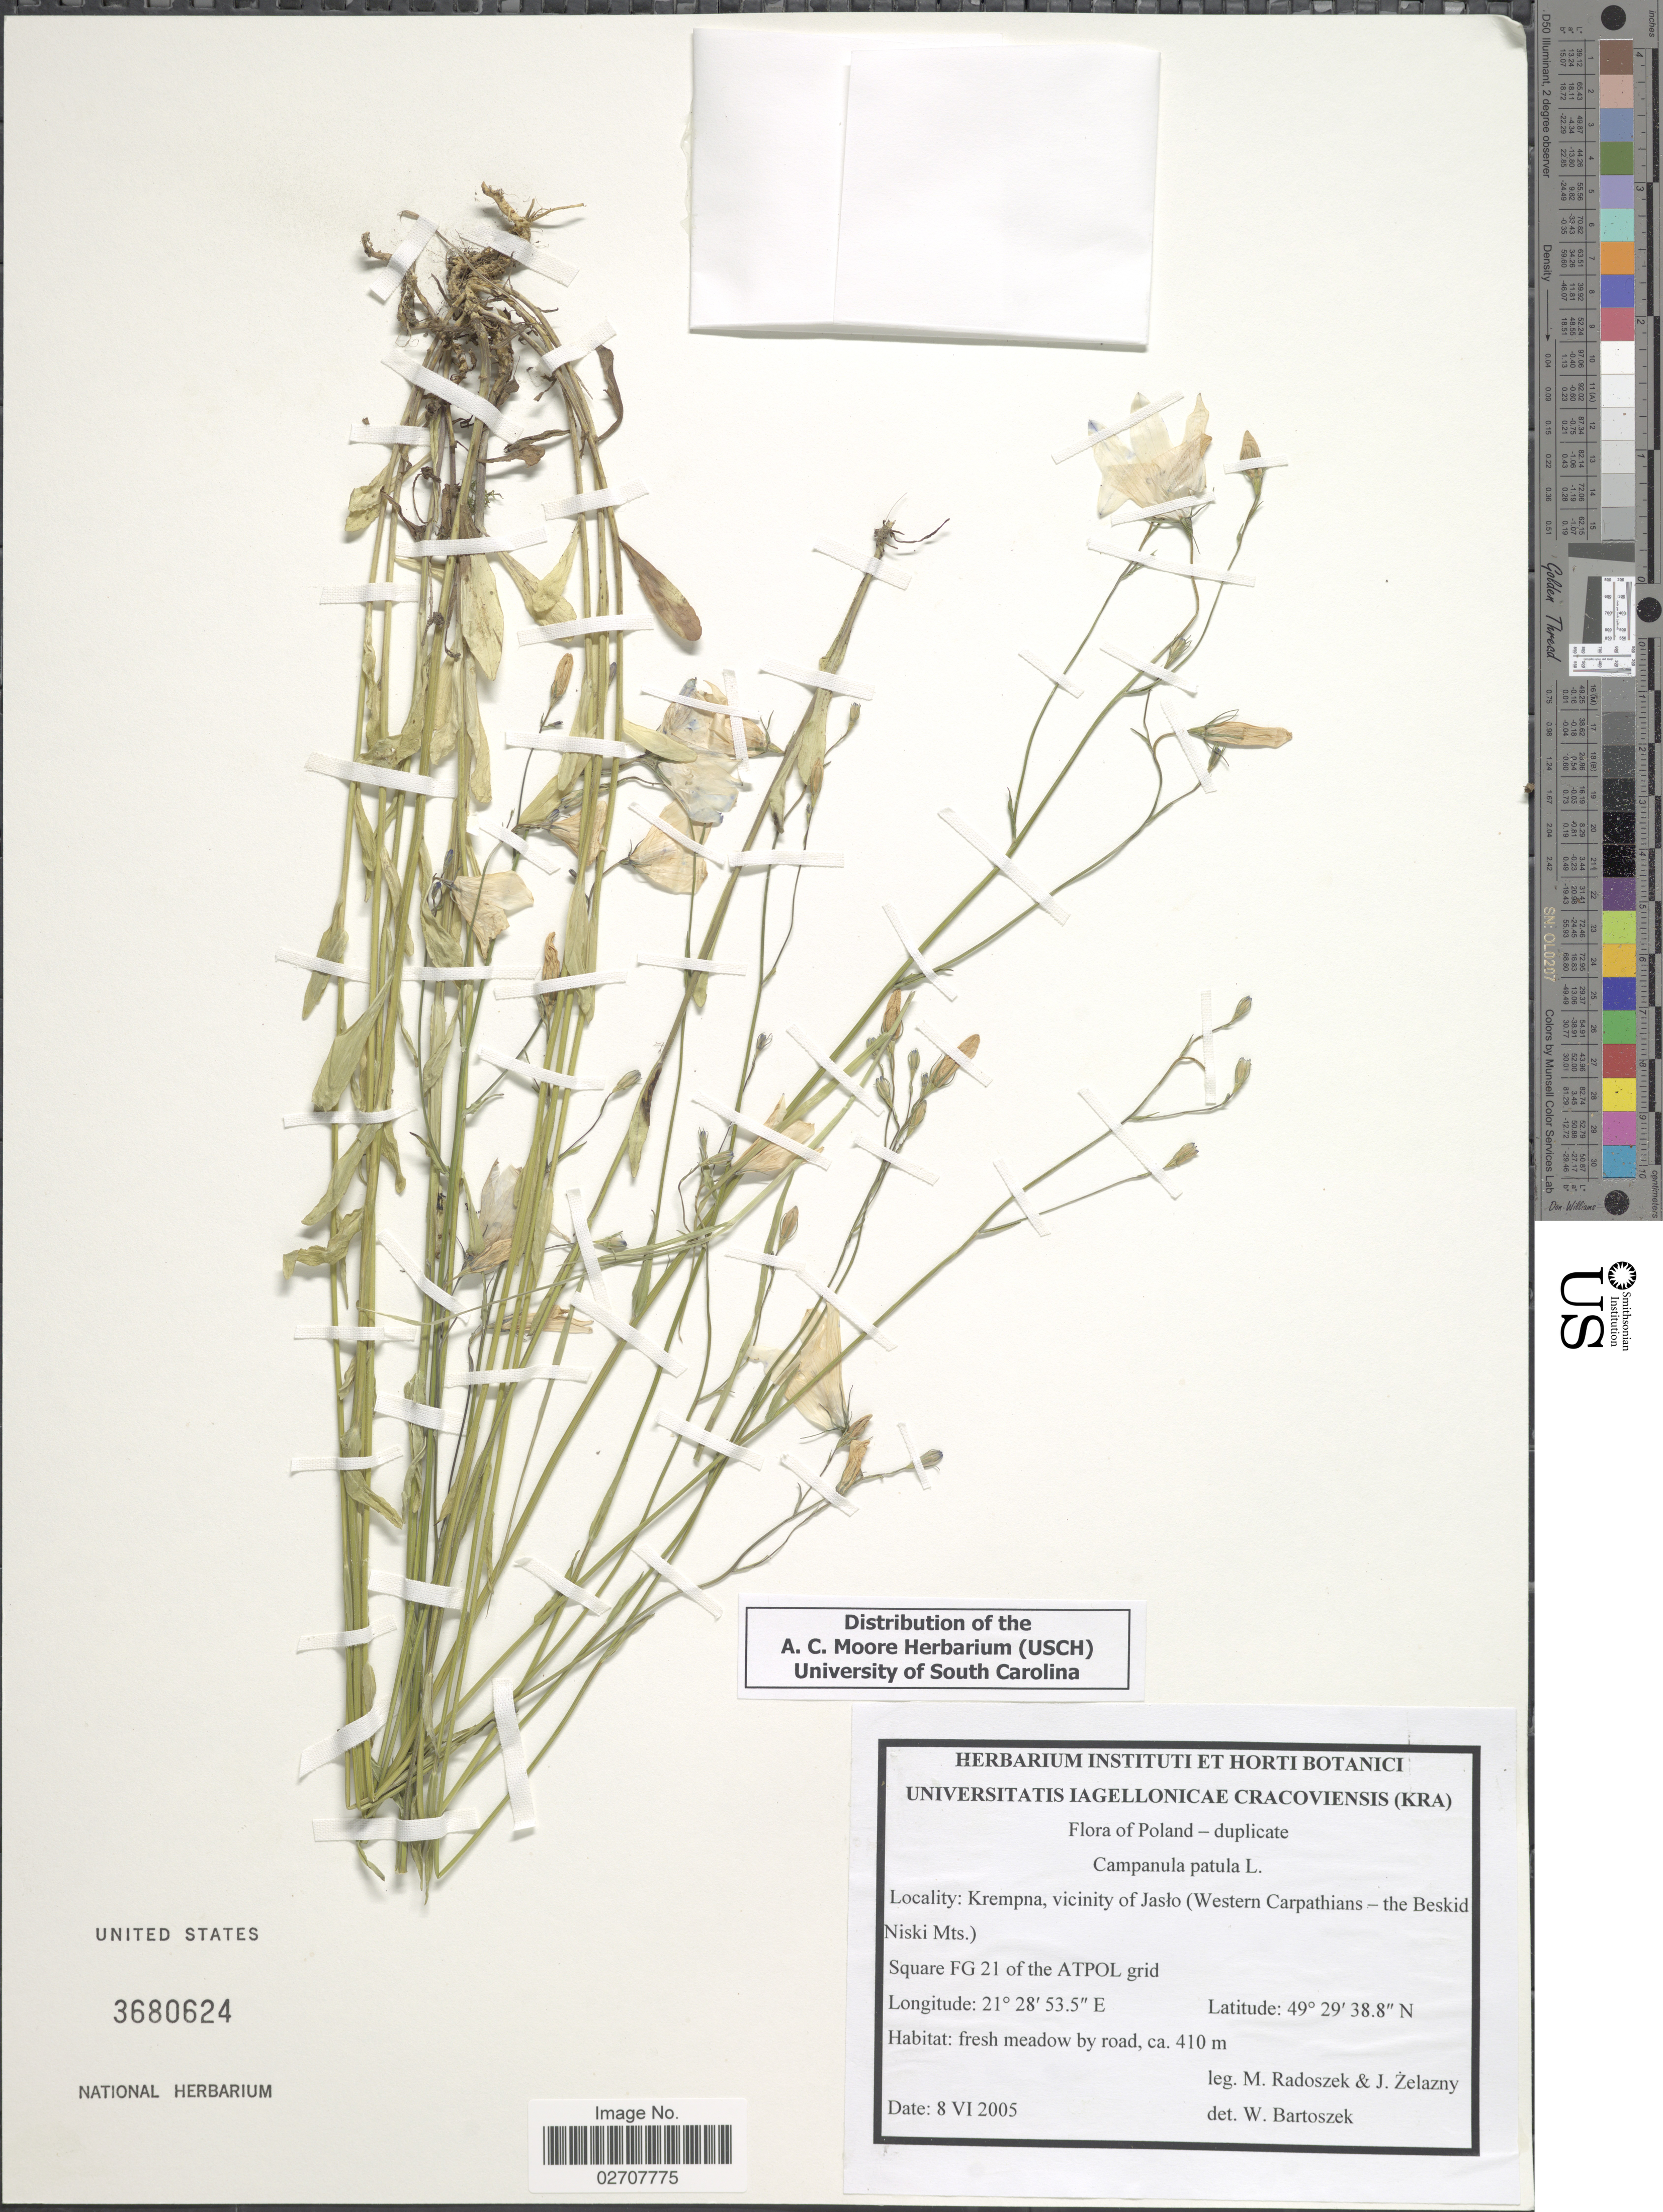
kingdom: Plantae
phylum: Tracheophyta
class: Magnoliopsida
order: Asterales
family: Campanulaceae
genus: Campanula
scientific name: Campanula patula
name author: L.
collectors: M. Radoszek & J. Zelazny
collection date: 2005-06-08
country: Poland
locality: Krempna, vicinity of Jaslo (Western Carpathians-the Beskid Niski Mts.) Square FG 21 of the ATPOL grid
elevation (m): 410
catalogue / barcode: US 3680624